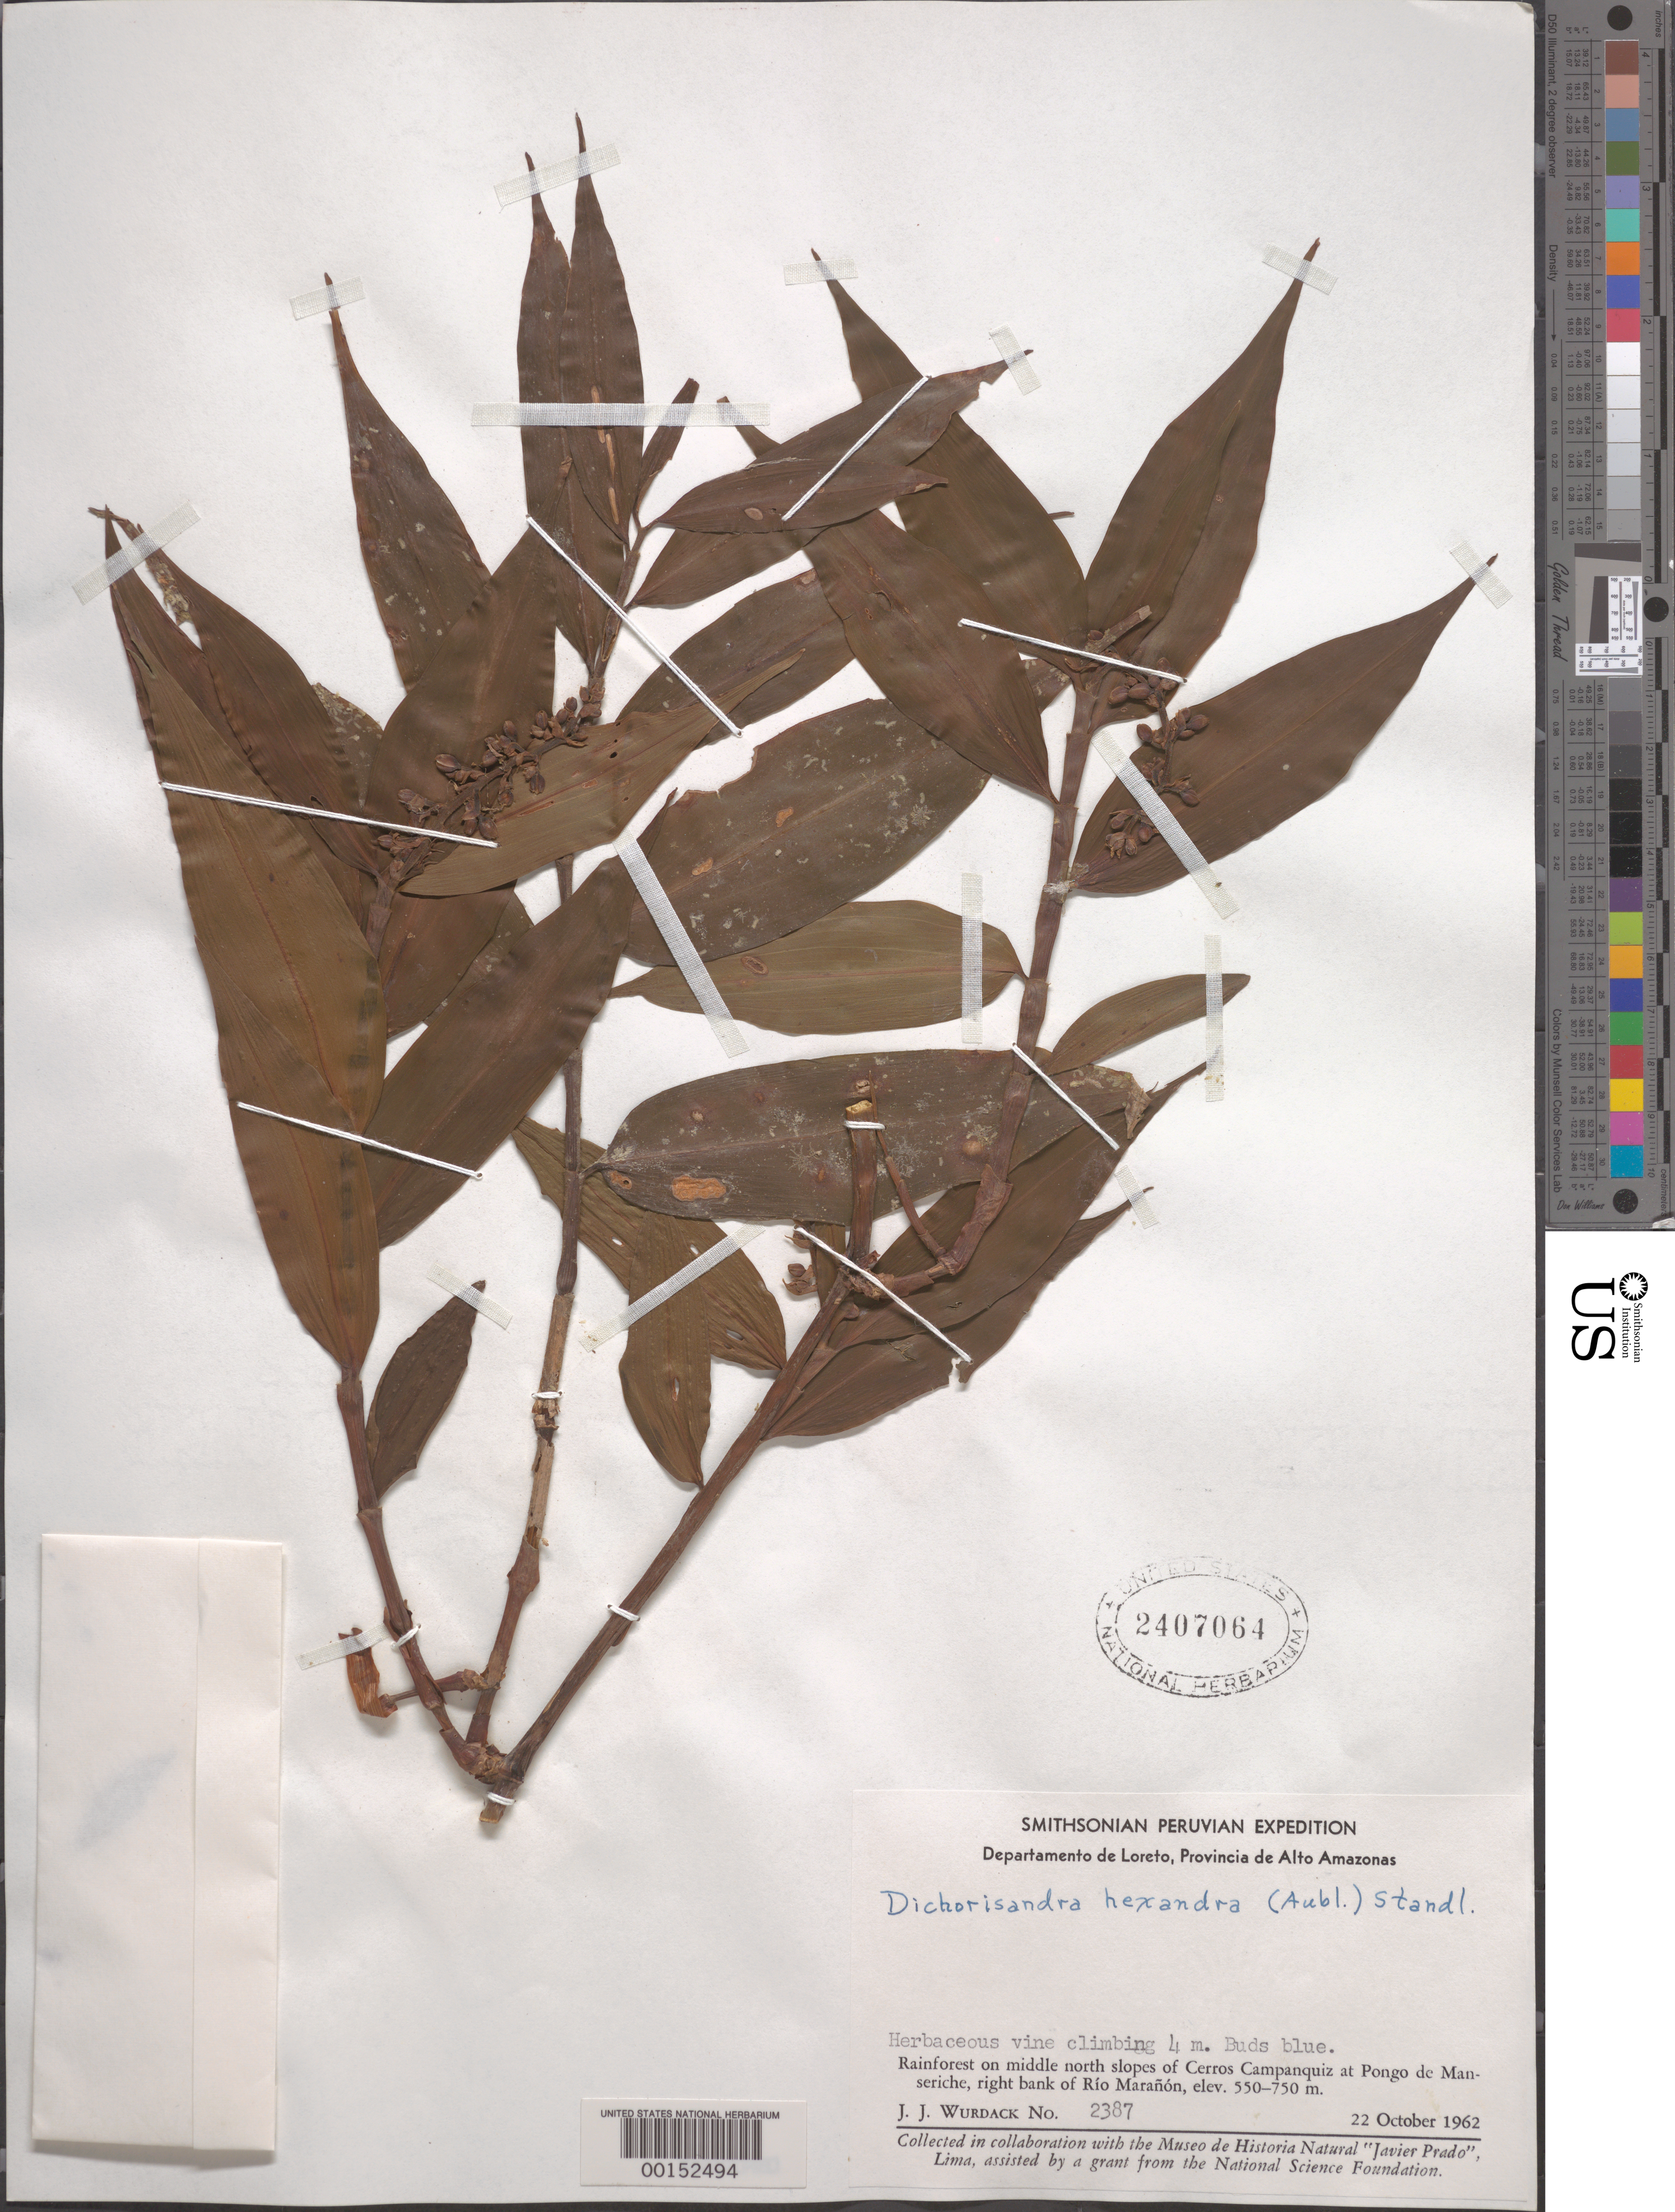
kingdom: Plantae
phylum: Tracheophyta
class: Liliopsida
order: Commelinales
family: Commelinaceae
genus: Dichorisandra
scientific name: Dichorisandra hexandra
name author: (Aubl.) Standl.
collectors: J. J. Wurdack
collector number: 2387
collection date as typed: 22 Oct 1962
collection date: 1962-10-22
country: Peru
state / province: Loreto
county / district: Alto Amazonas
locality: Cerro campanquiz at pongo de manseriche; rio maranon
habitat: Slopes; rainforest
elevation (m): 550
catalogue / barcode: US 2407064